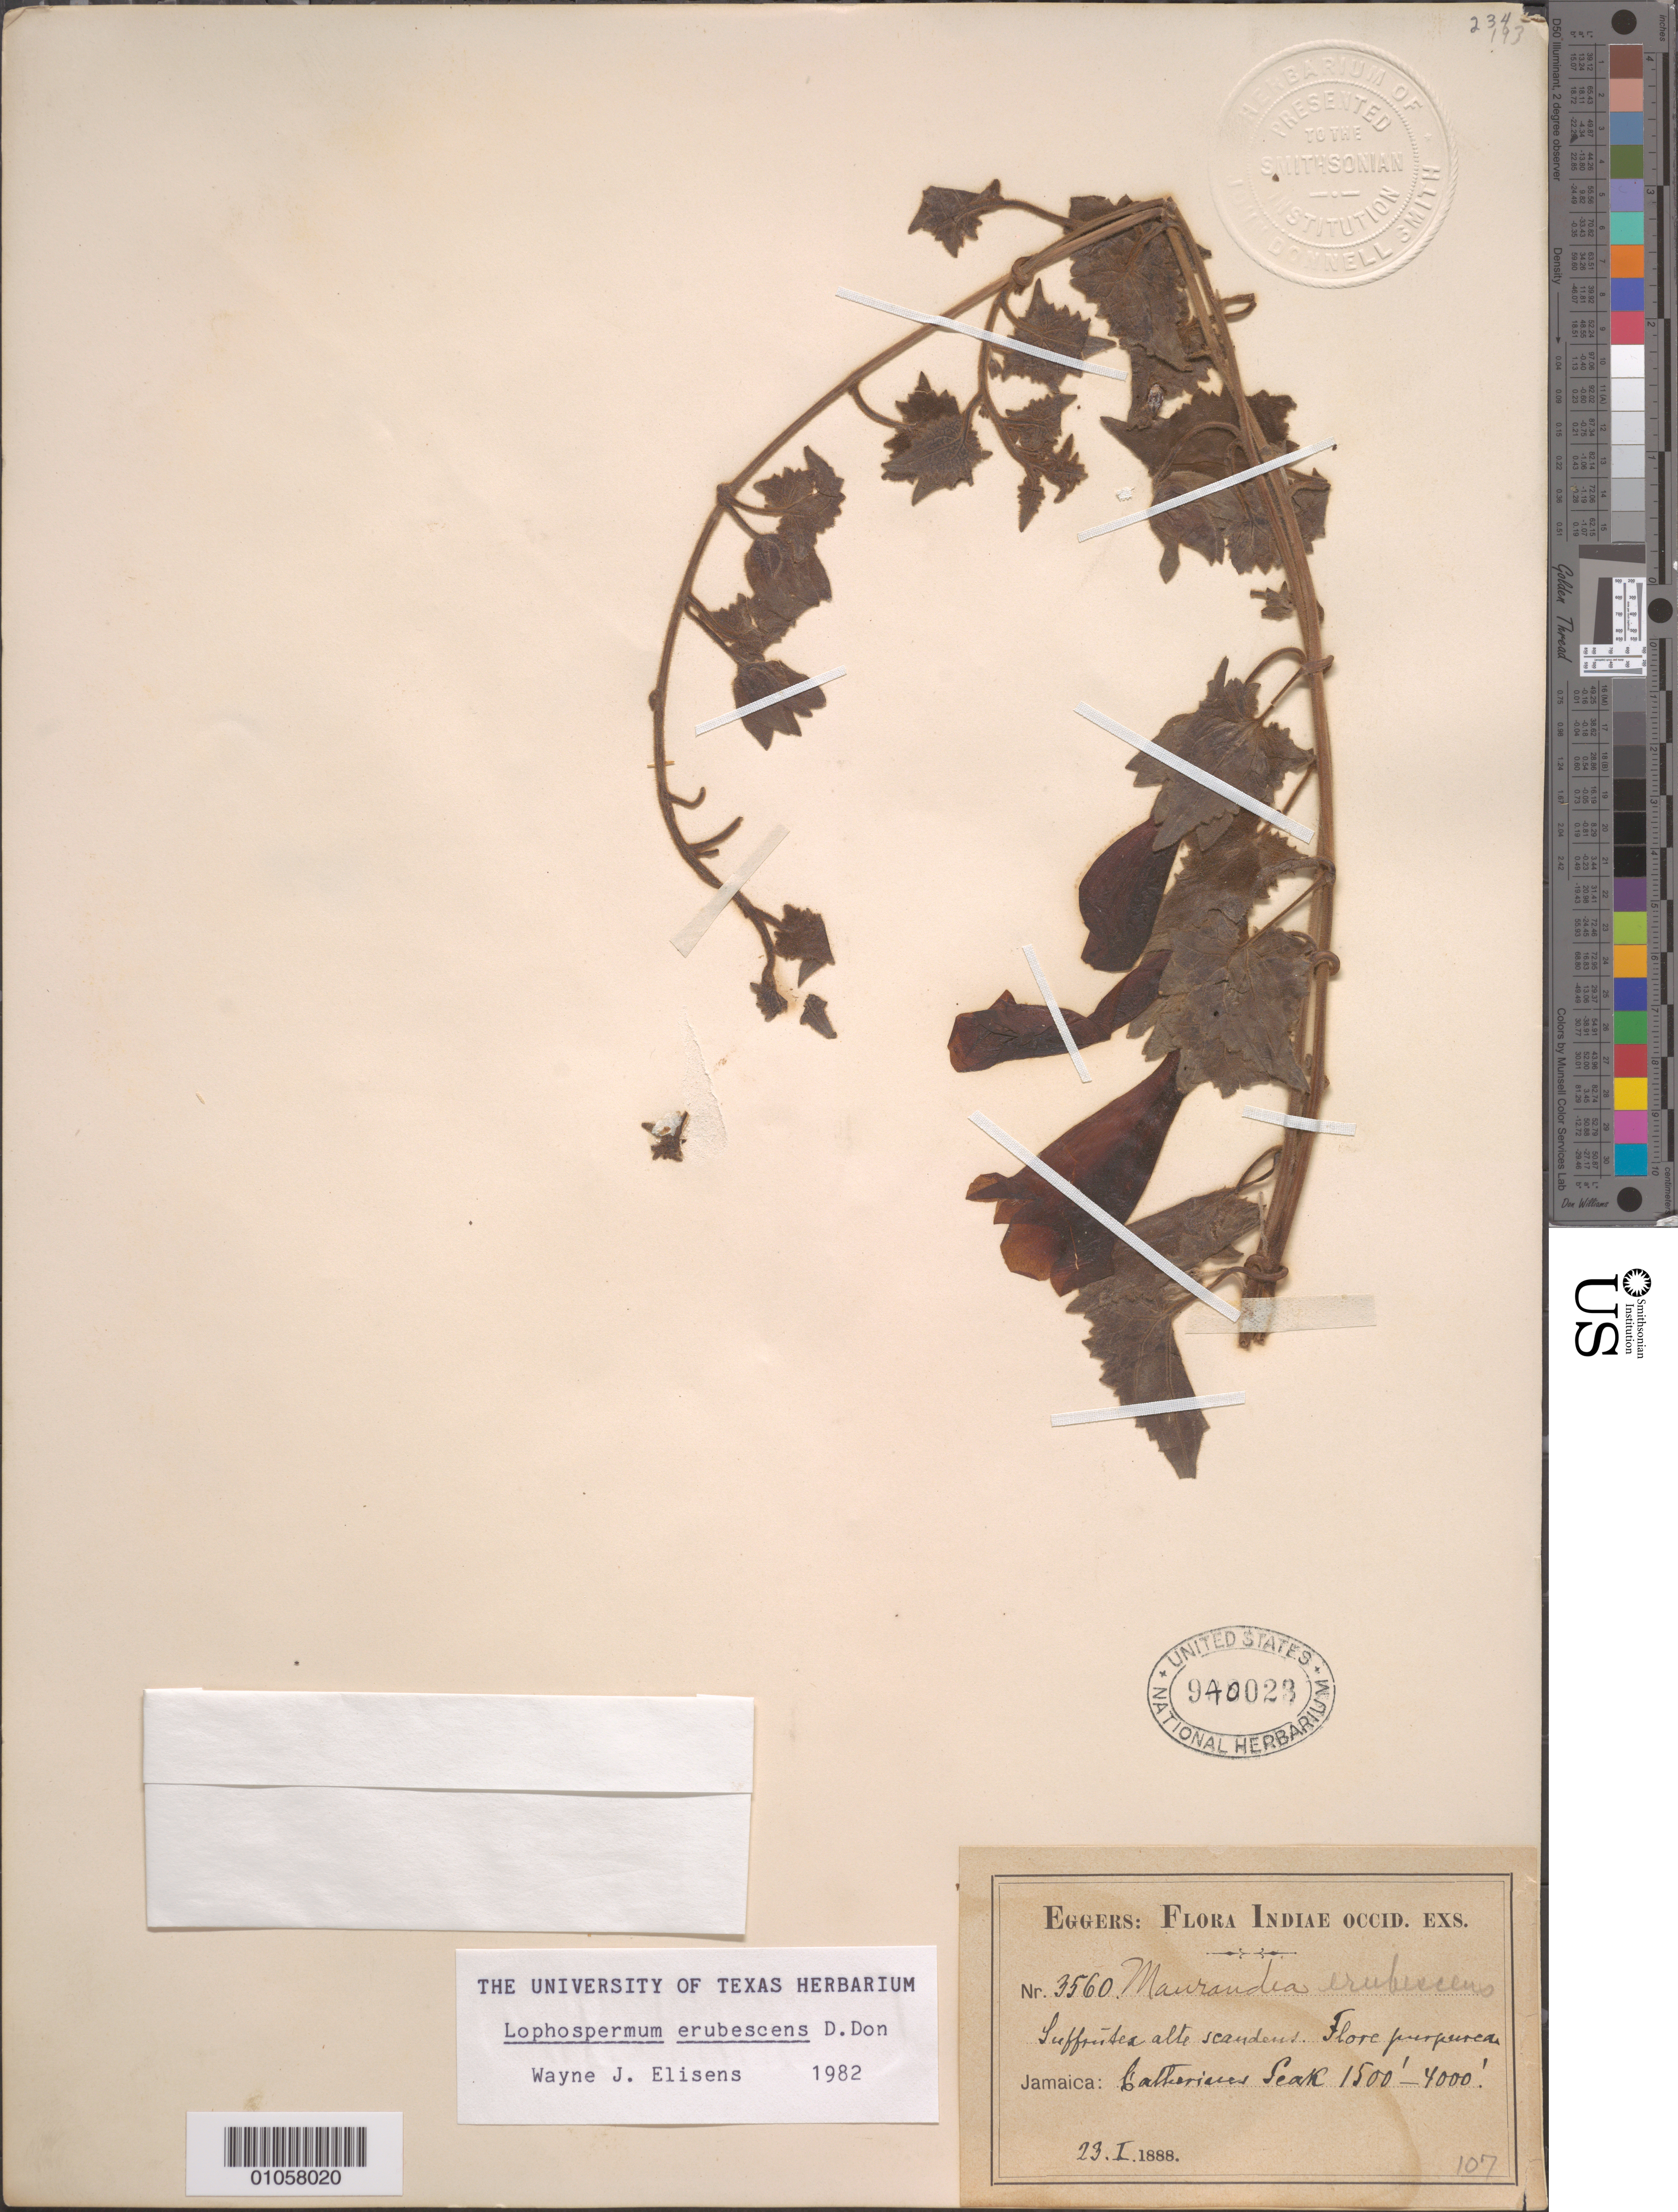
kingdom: Plantae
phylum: Tracheophyta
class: Magnoliopsida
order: Lamiales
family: Plantaginaceae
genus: Lophospermum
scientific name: Lophospermum erubescens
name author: D. Don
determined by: Elisens, W. J.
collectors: H. F. A. von Eggers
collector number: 3560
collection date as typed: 23 Jan 1888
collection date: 1888-01-23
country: Jamaica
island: Jamaica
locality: Catherine's Peak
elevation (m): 457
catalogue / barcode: US 940023